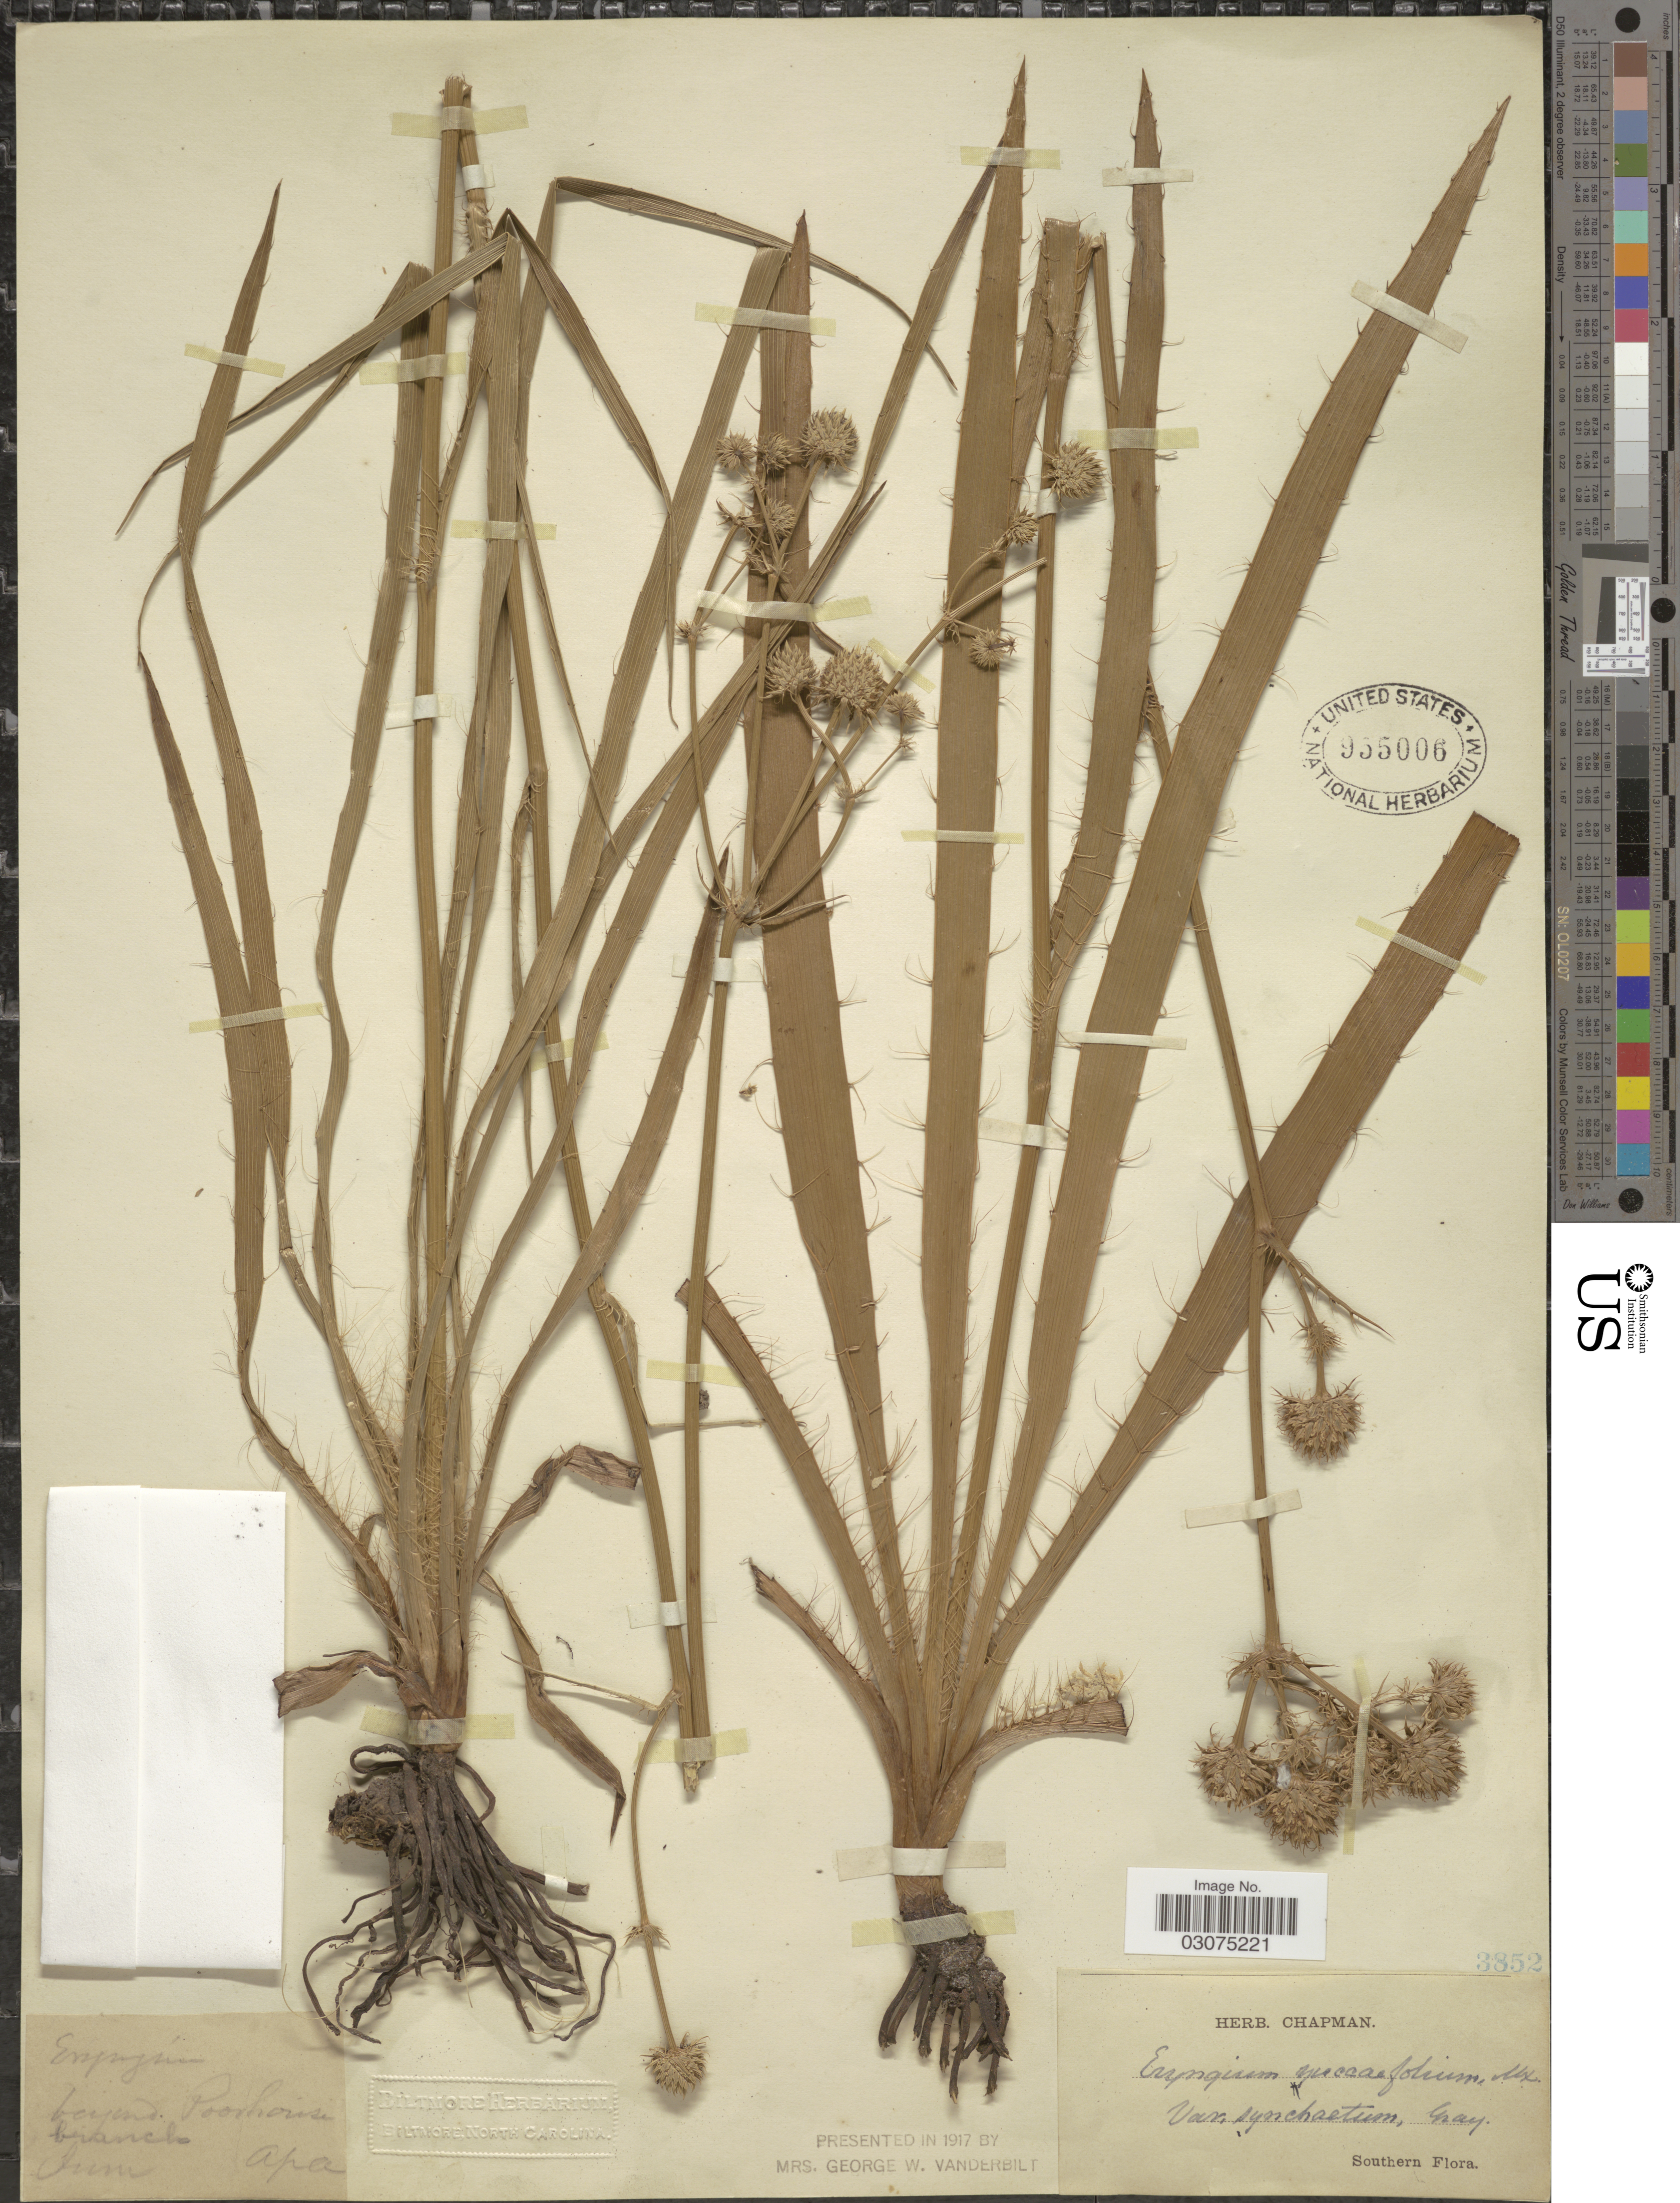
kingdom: Plantae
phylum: Tracheophyta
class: Magnoliopsida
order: Apiales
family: Apiaceae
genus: Eryngium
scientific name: Eryngium yuccifolium var. synchaetum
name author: A. Gray ex J.M. Coult. & Rose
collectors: ex herb. Chapman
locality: Southern. Apa [unsure placement].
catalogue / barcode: US 955006